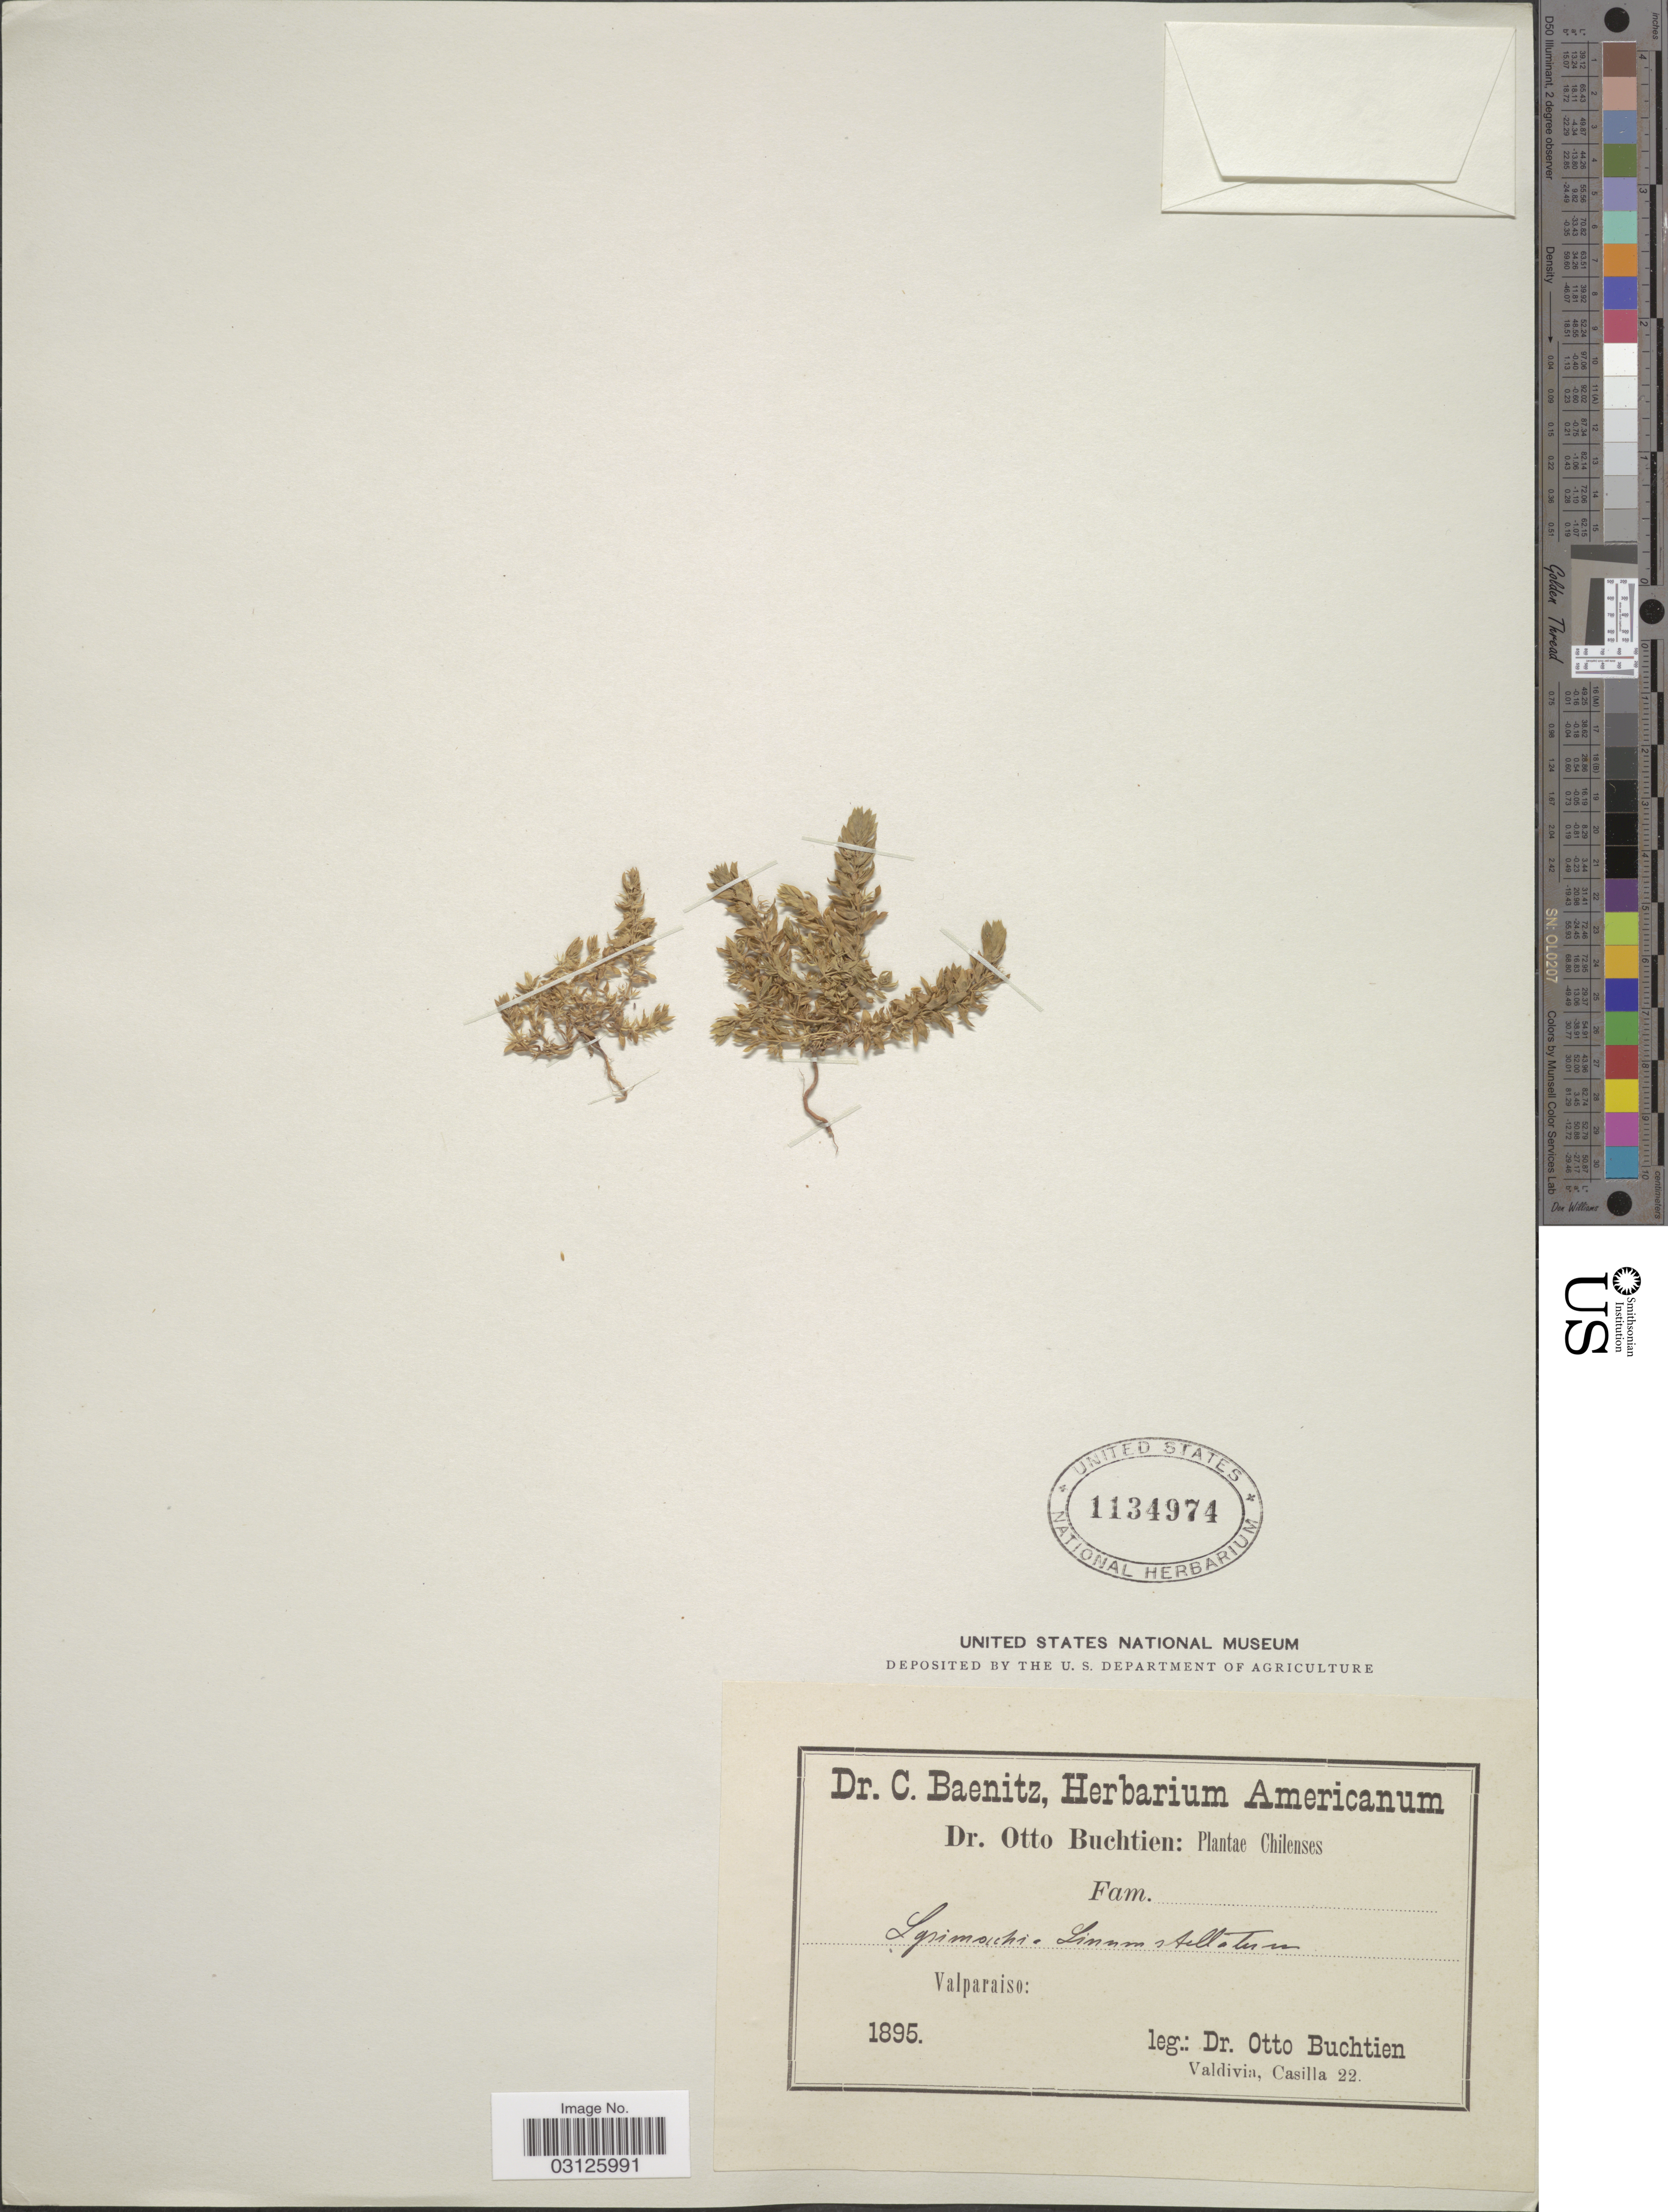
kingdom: Plantae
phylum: Tracheophyta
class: Magnoliopsida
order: Ericales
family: Primulaceae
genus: Lysimachia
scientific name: Lysimachia linum-stellatum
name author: L.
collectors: O. Buchtien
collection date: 1895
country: Chile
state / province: Valparaíso (V)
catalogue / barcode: US 1134974